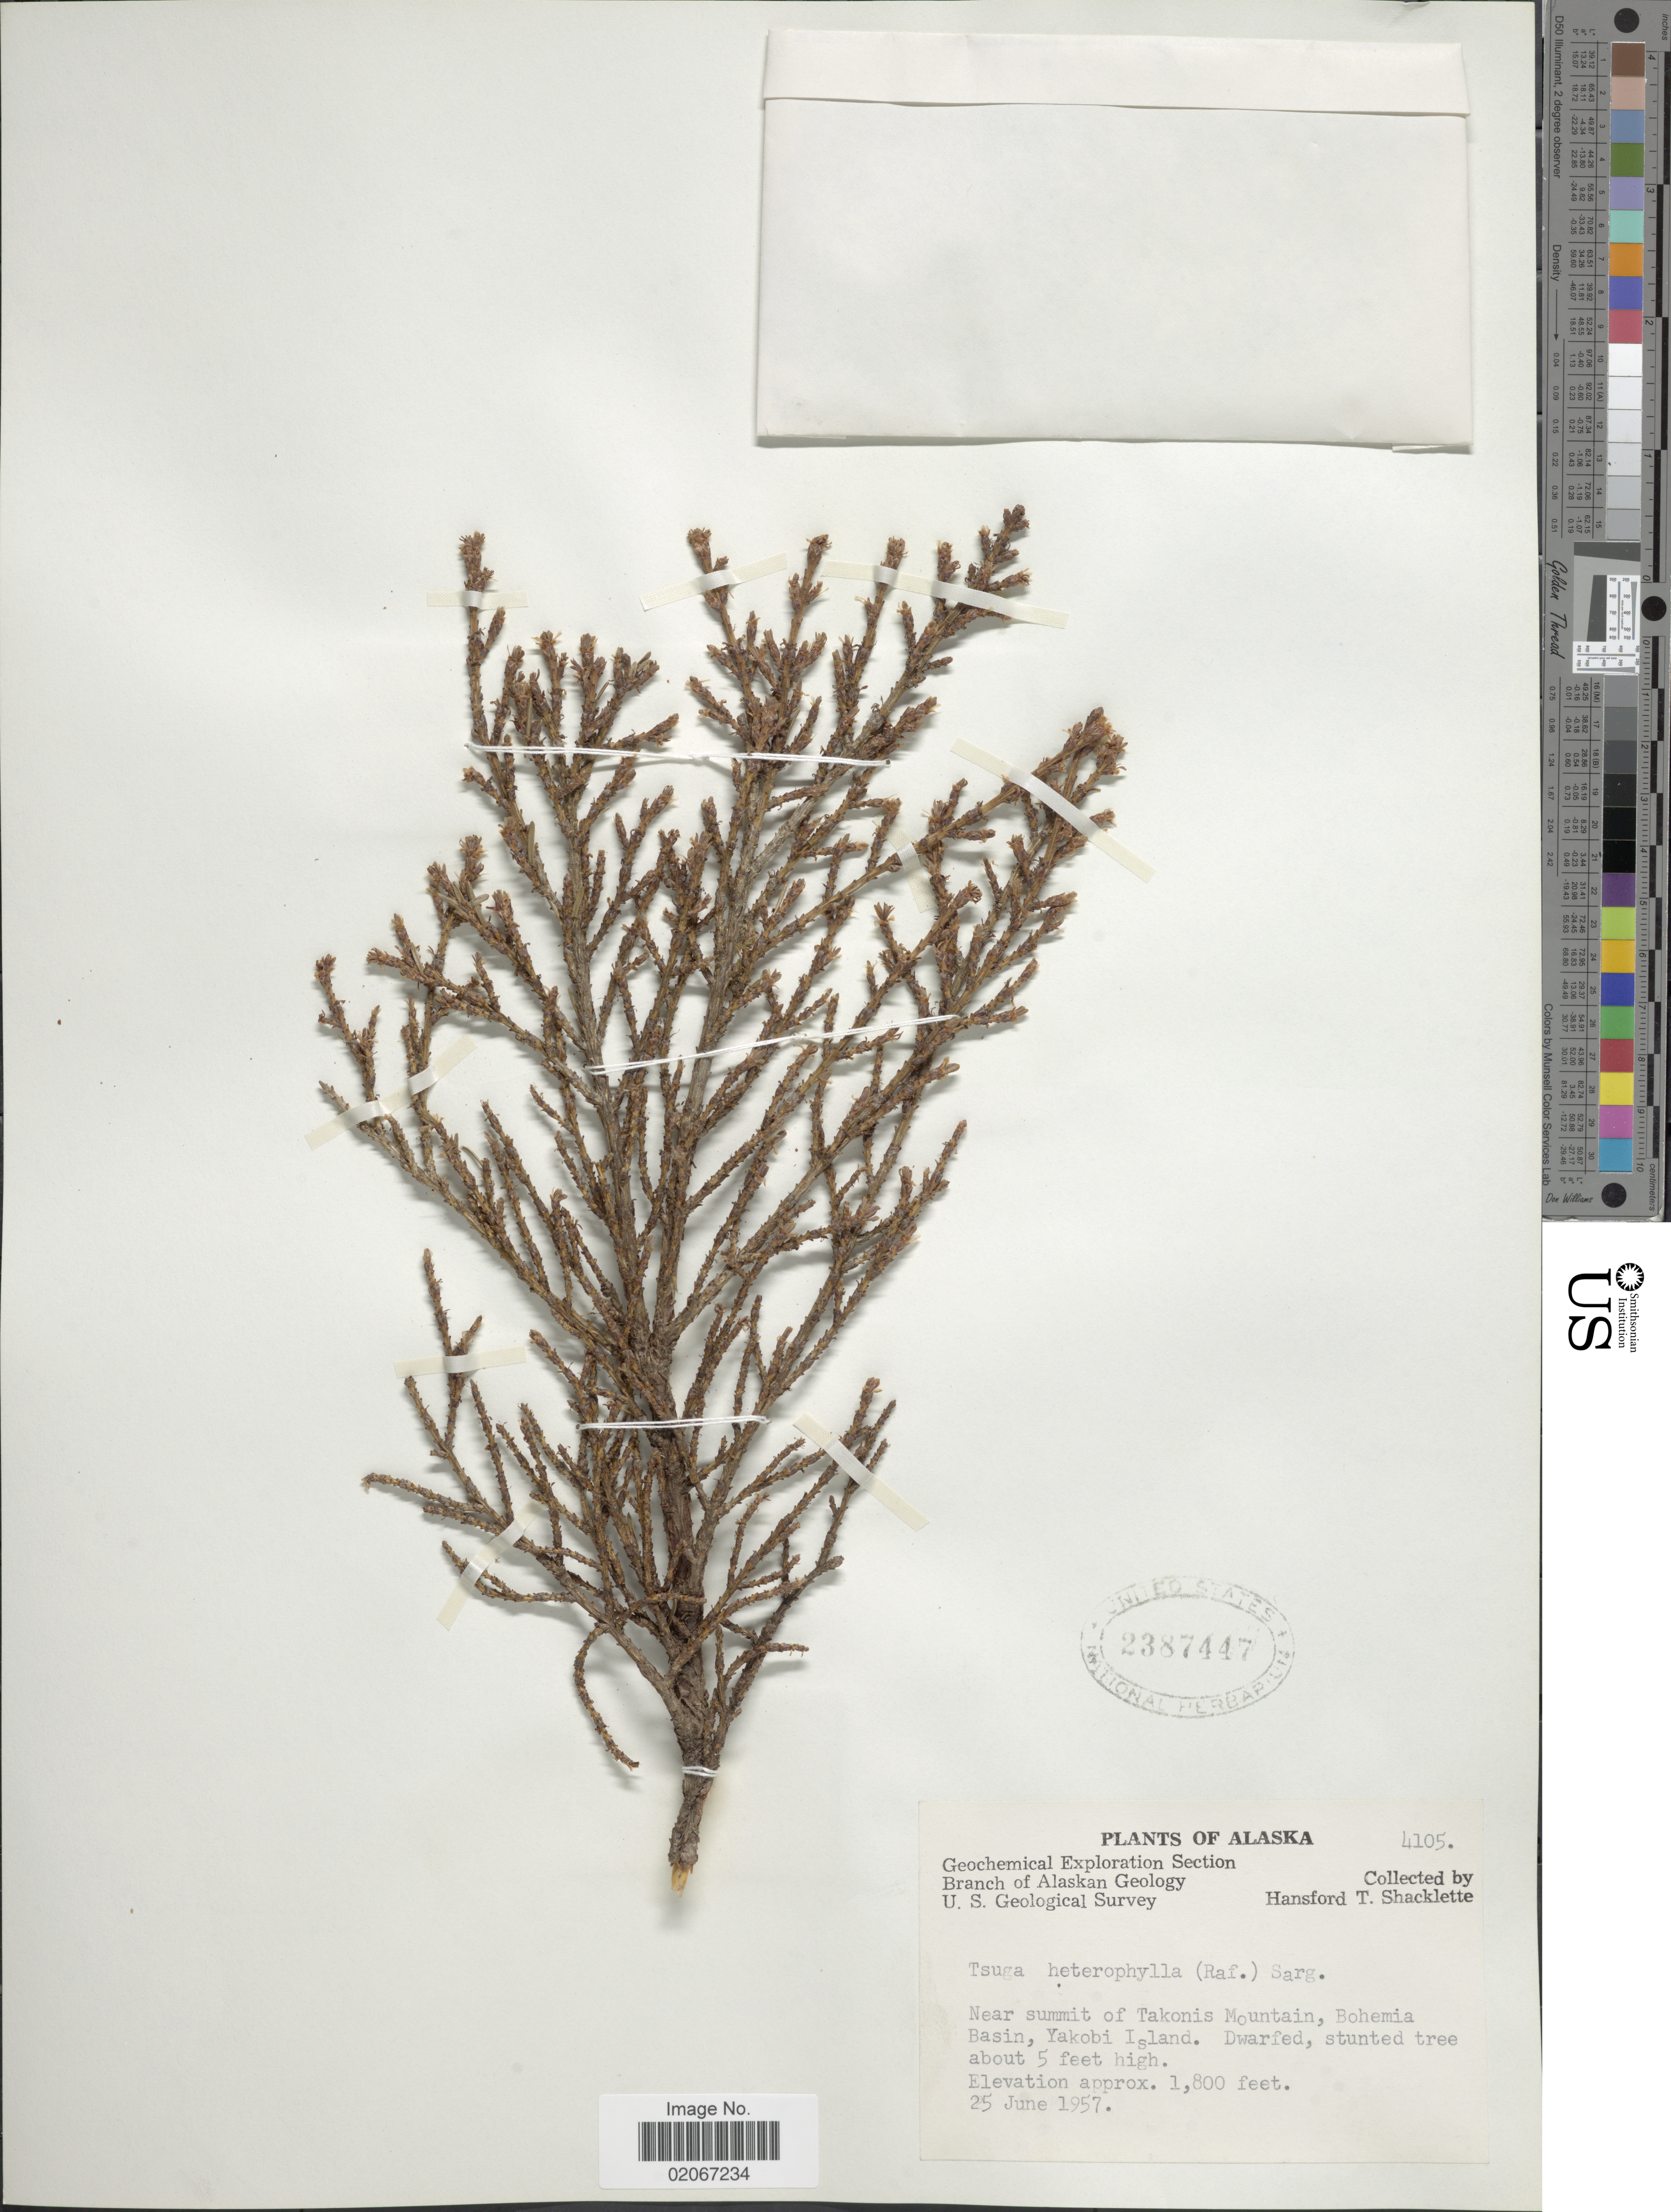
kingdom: Plantae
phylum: Tracheophyta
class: Pinopsida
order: Pinales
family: Pinaceae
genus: Tsuga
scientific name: Tsuga heterophylla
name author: (Raf.) Sarg.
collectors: H. Shacklette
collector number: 4105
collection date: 1957-06-25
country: United States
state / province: Alaska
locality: Near summit of Takonis Mountain, Bohemia Basin, Yakobi Island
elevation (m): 549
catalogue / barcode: US 2397447